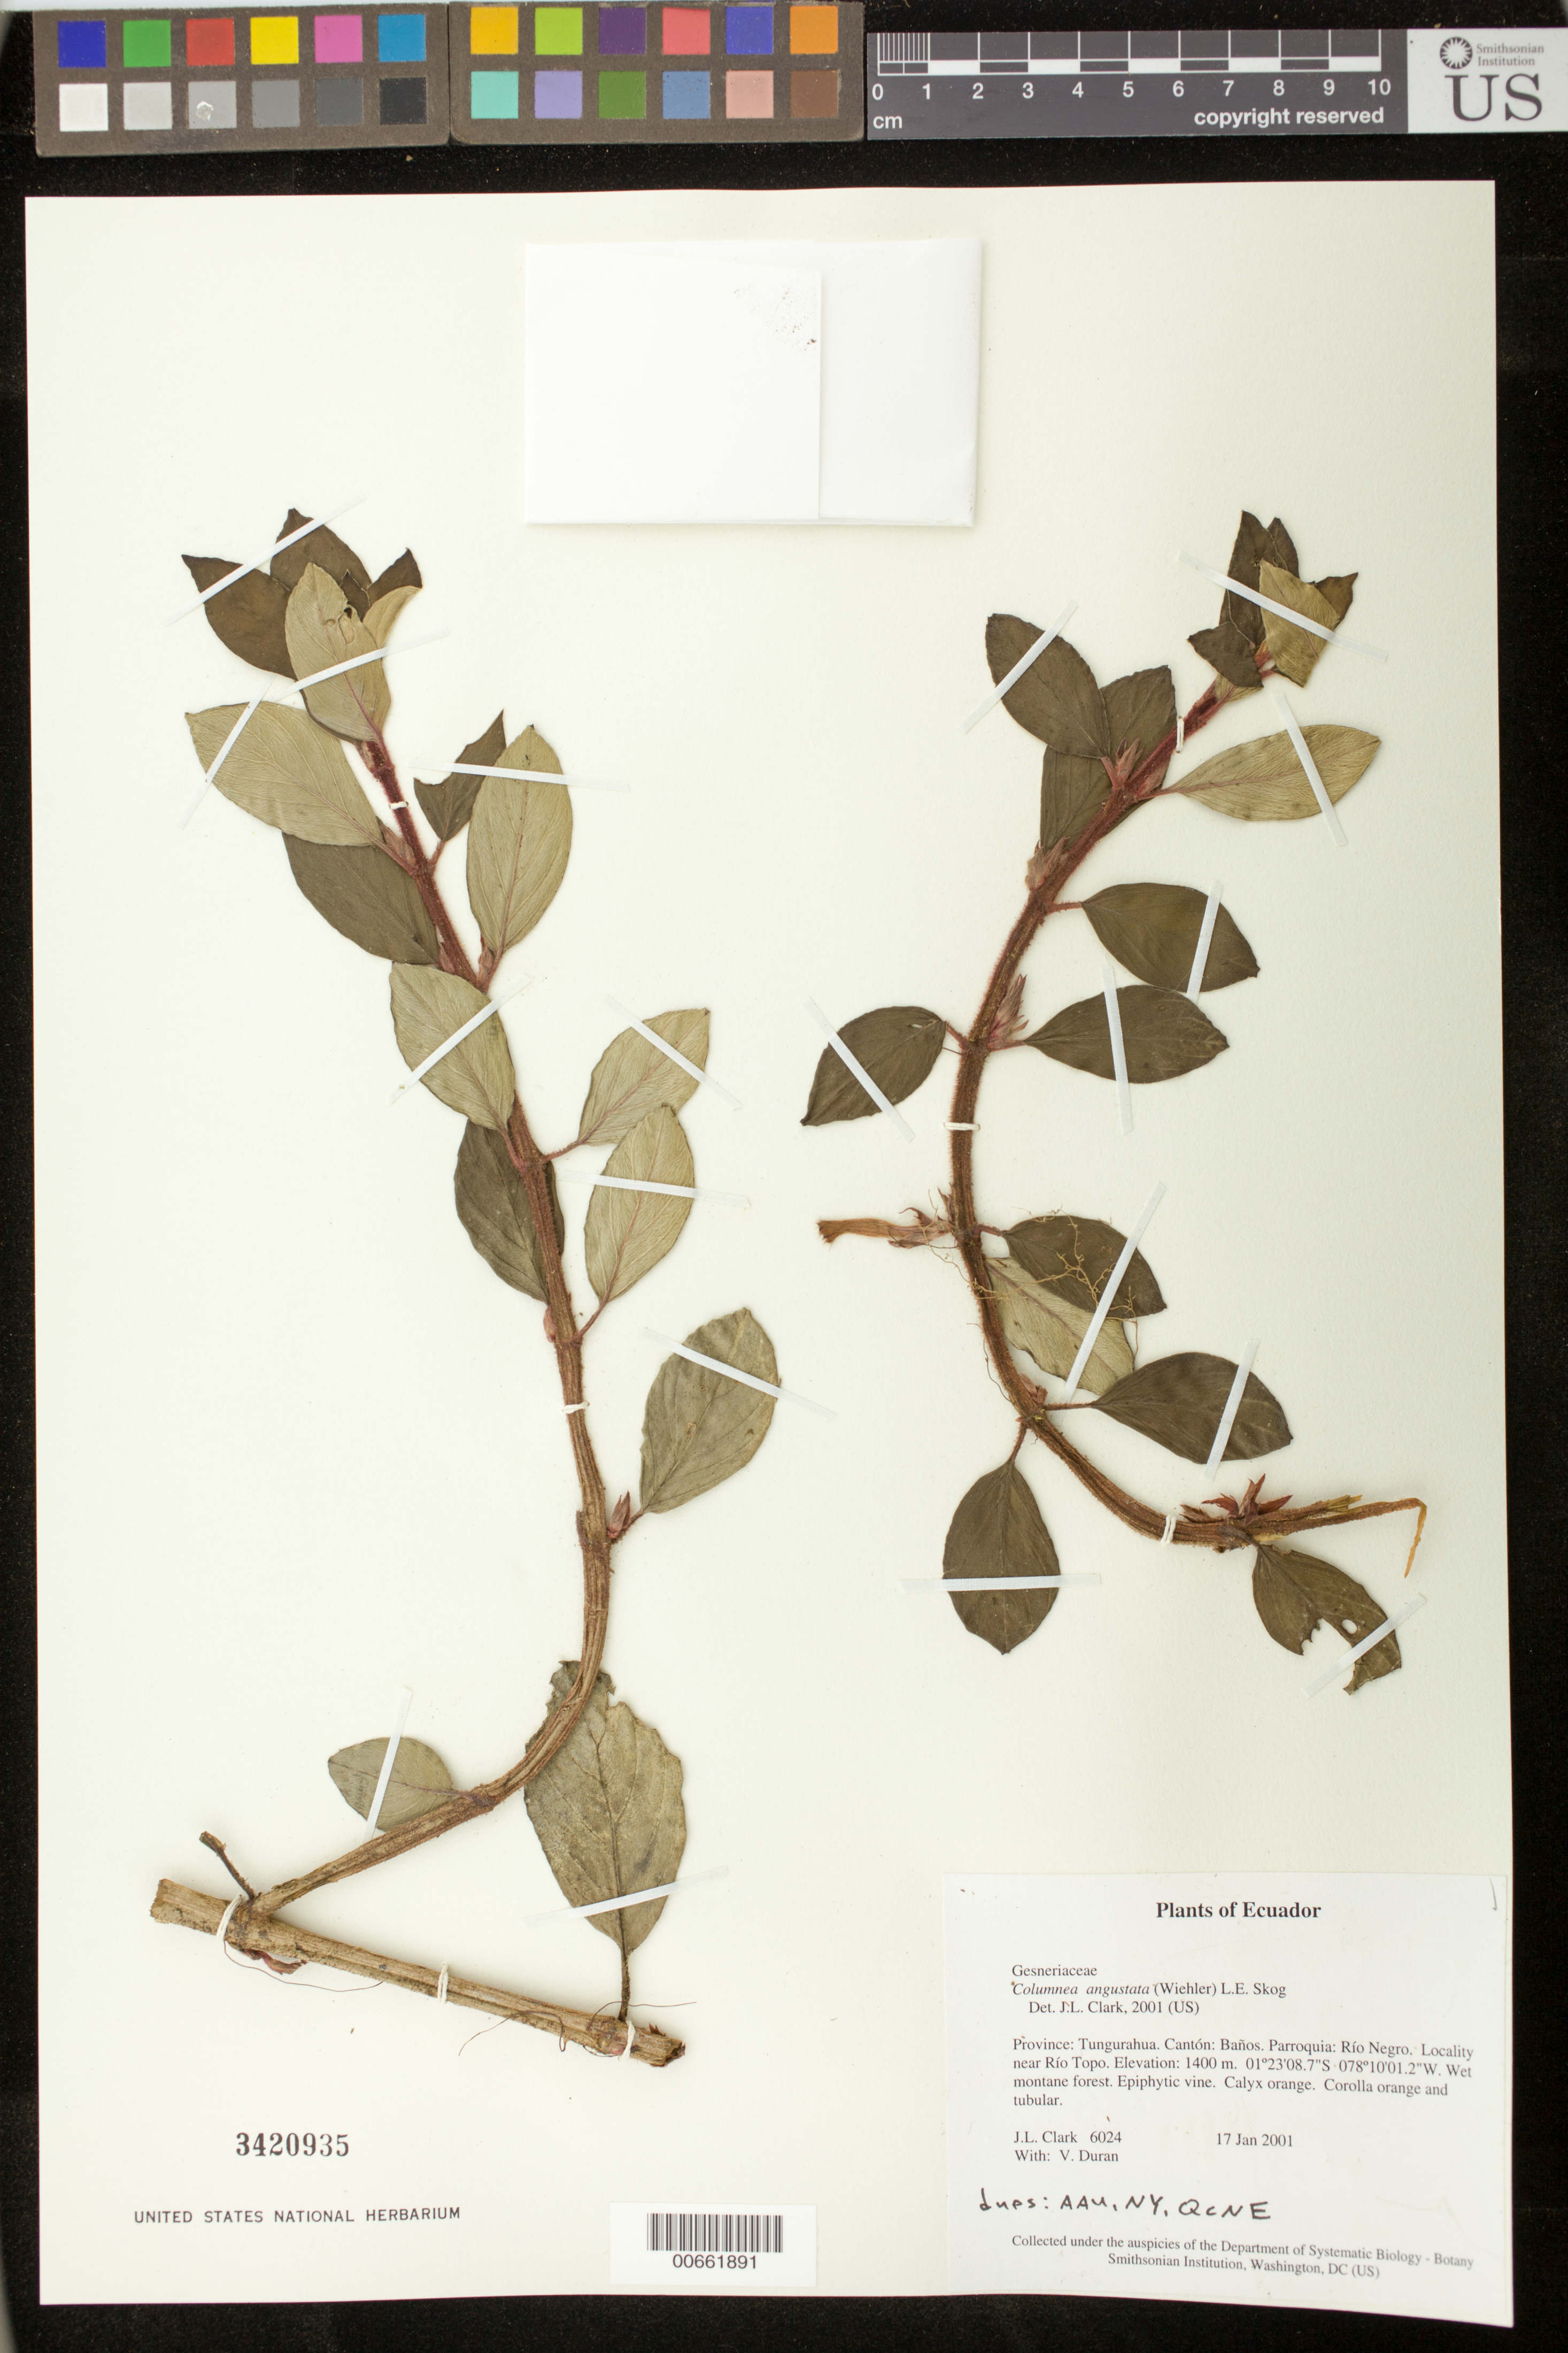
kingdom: Plantae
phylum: Tracheophyta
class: Magnoliopsida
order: Lamiales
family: Gesneriaceae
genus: Columnea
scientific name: Columnea angustata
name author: (Wiehler) L.E. Skog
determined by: Clark, J. L., (SEL), The Marie Selby Botanical Garden (UNITED STATES)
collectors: J. L. Clark & V. Duran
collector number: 6024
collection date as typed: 17 Jan 2001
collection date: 2001-01-17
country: Ecuador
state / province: Tungurahua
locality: Cantón: Baños. Parroquia: Río Negro. Locality near Río Topo.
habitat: Wet montane forest.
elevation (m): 1400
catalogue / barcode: US 3420935